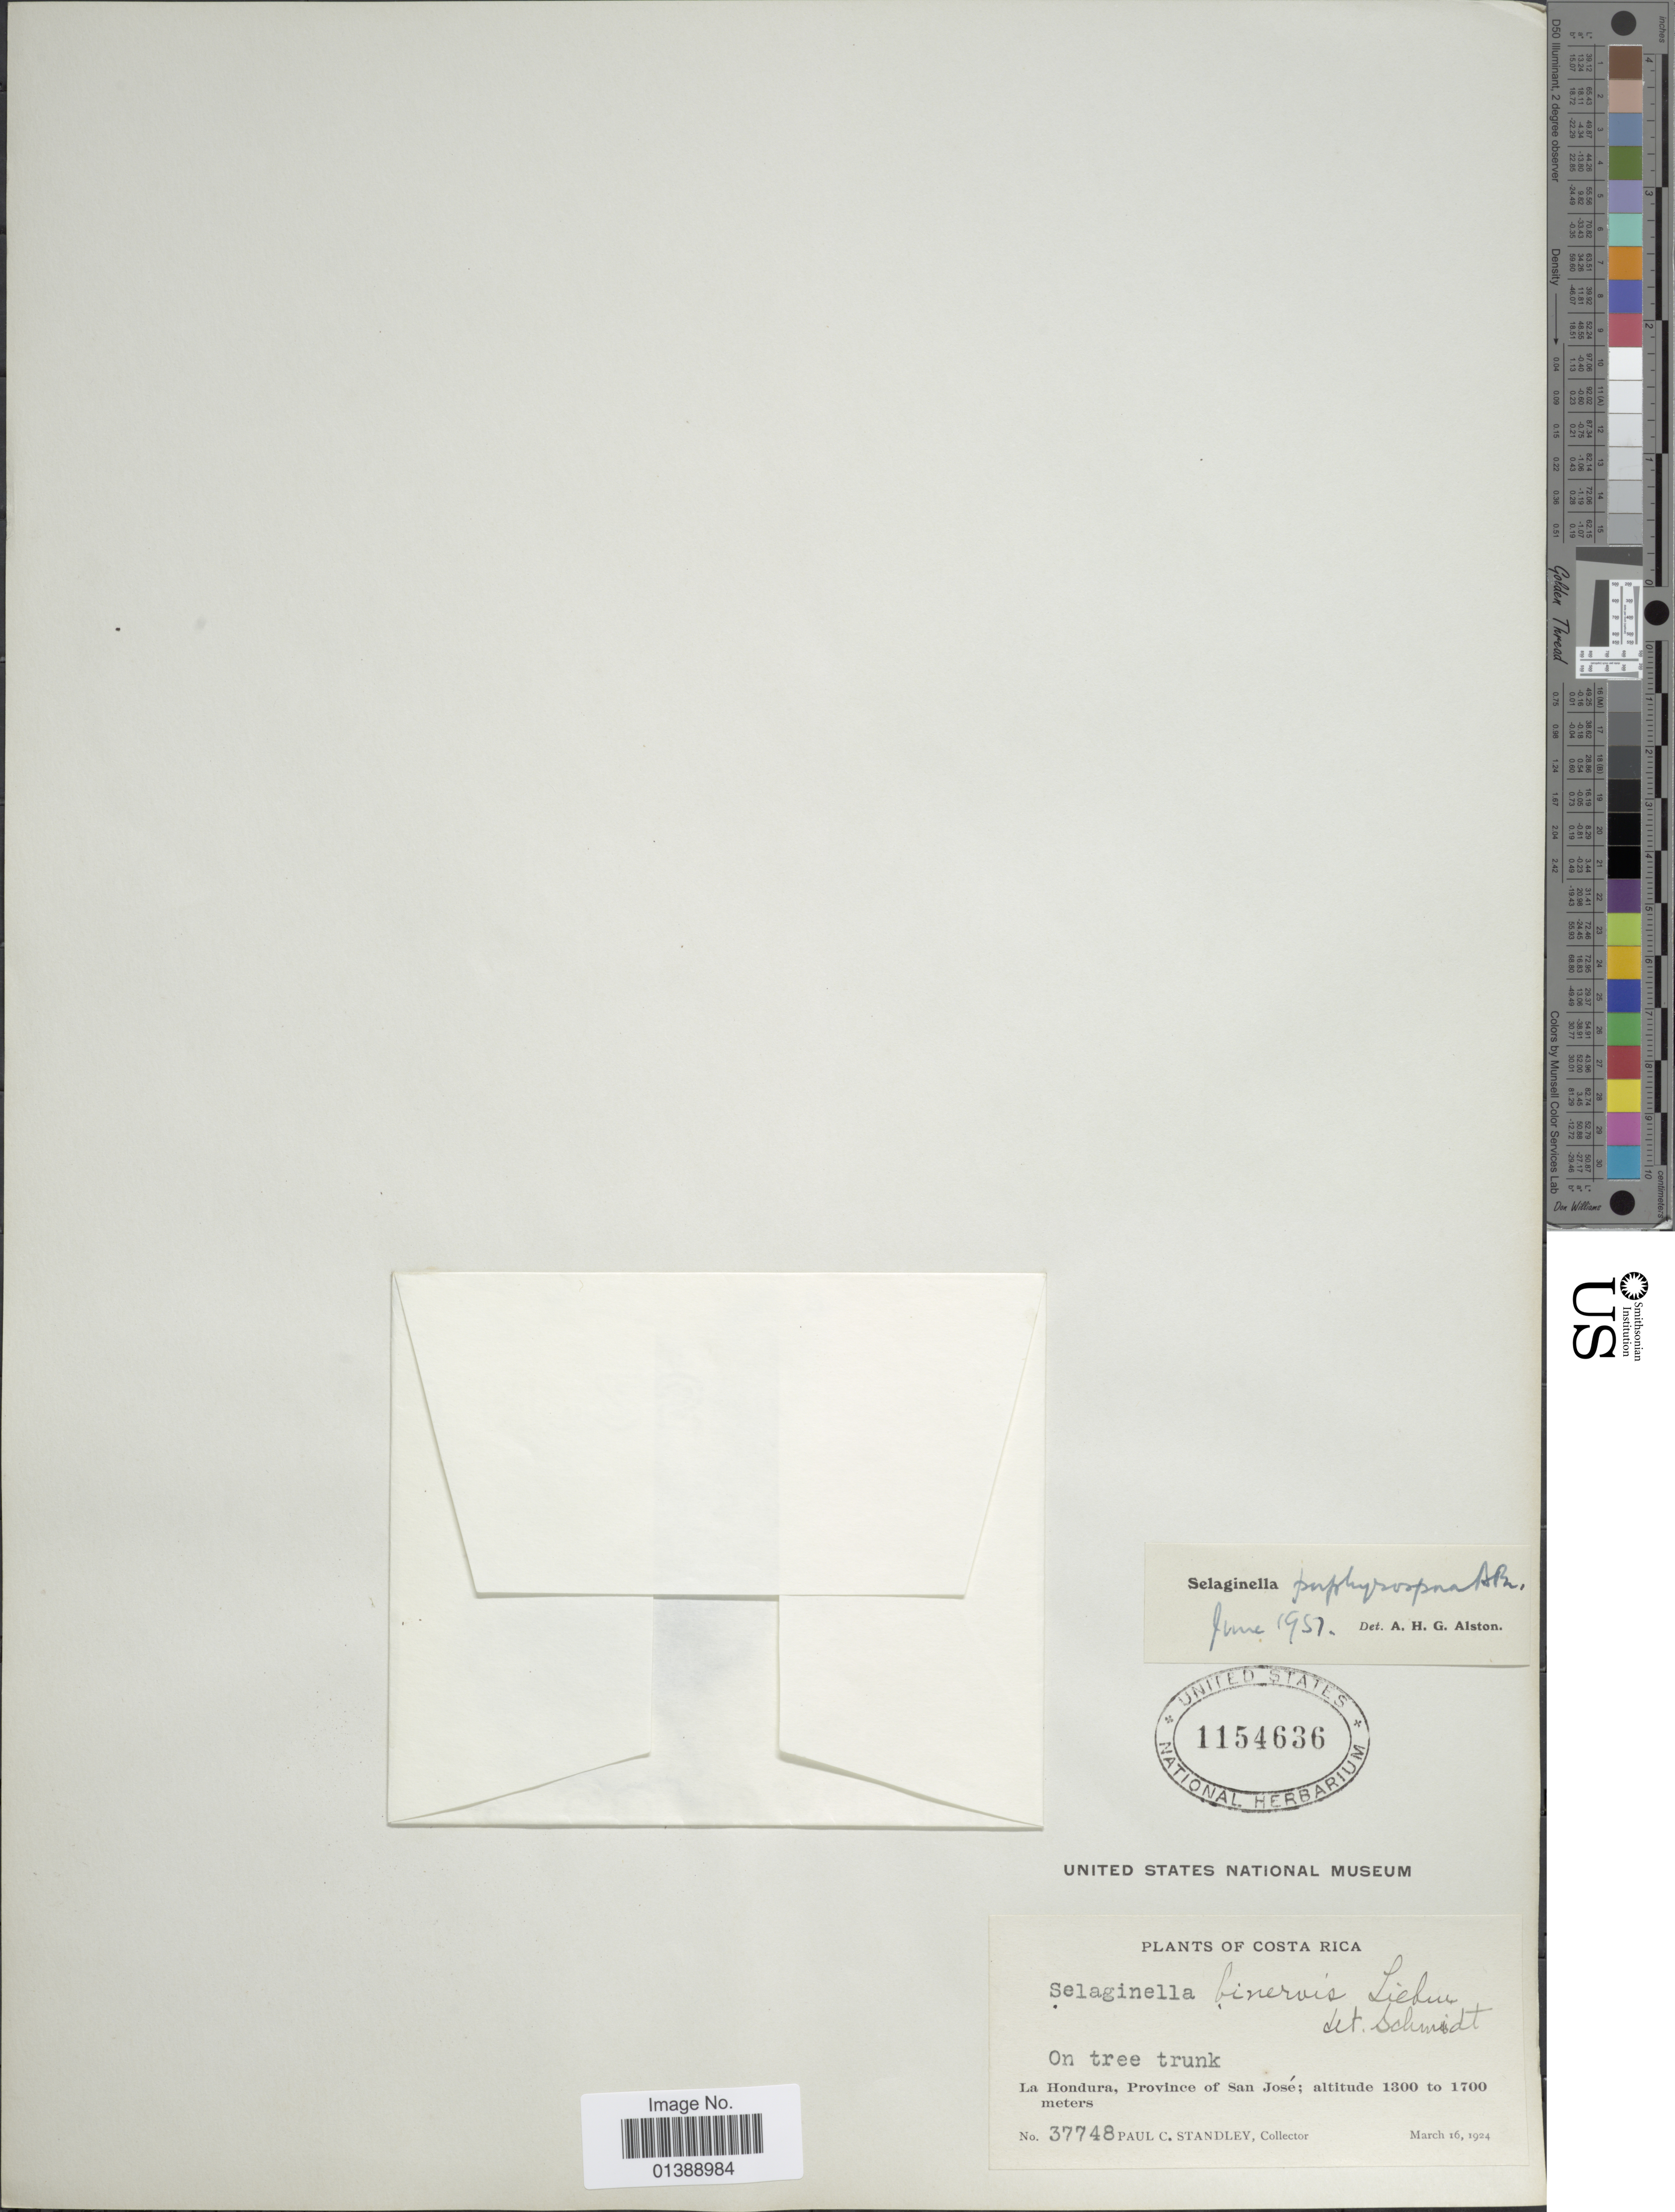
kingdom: Plantae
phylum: Tracheophyta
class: Lycopodiopsida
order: Selaginellales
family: Selaginellaceae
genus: Selaginella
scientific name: Selaginella porphyrospora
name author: A. Braun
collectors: P. C. Standley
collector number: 37748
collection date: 1924-03-16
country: Costa Rica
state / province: San José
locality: La Hondura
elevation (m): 1300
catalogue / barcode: US 1154636